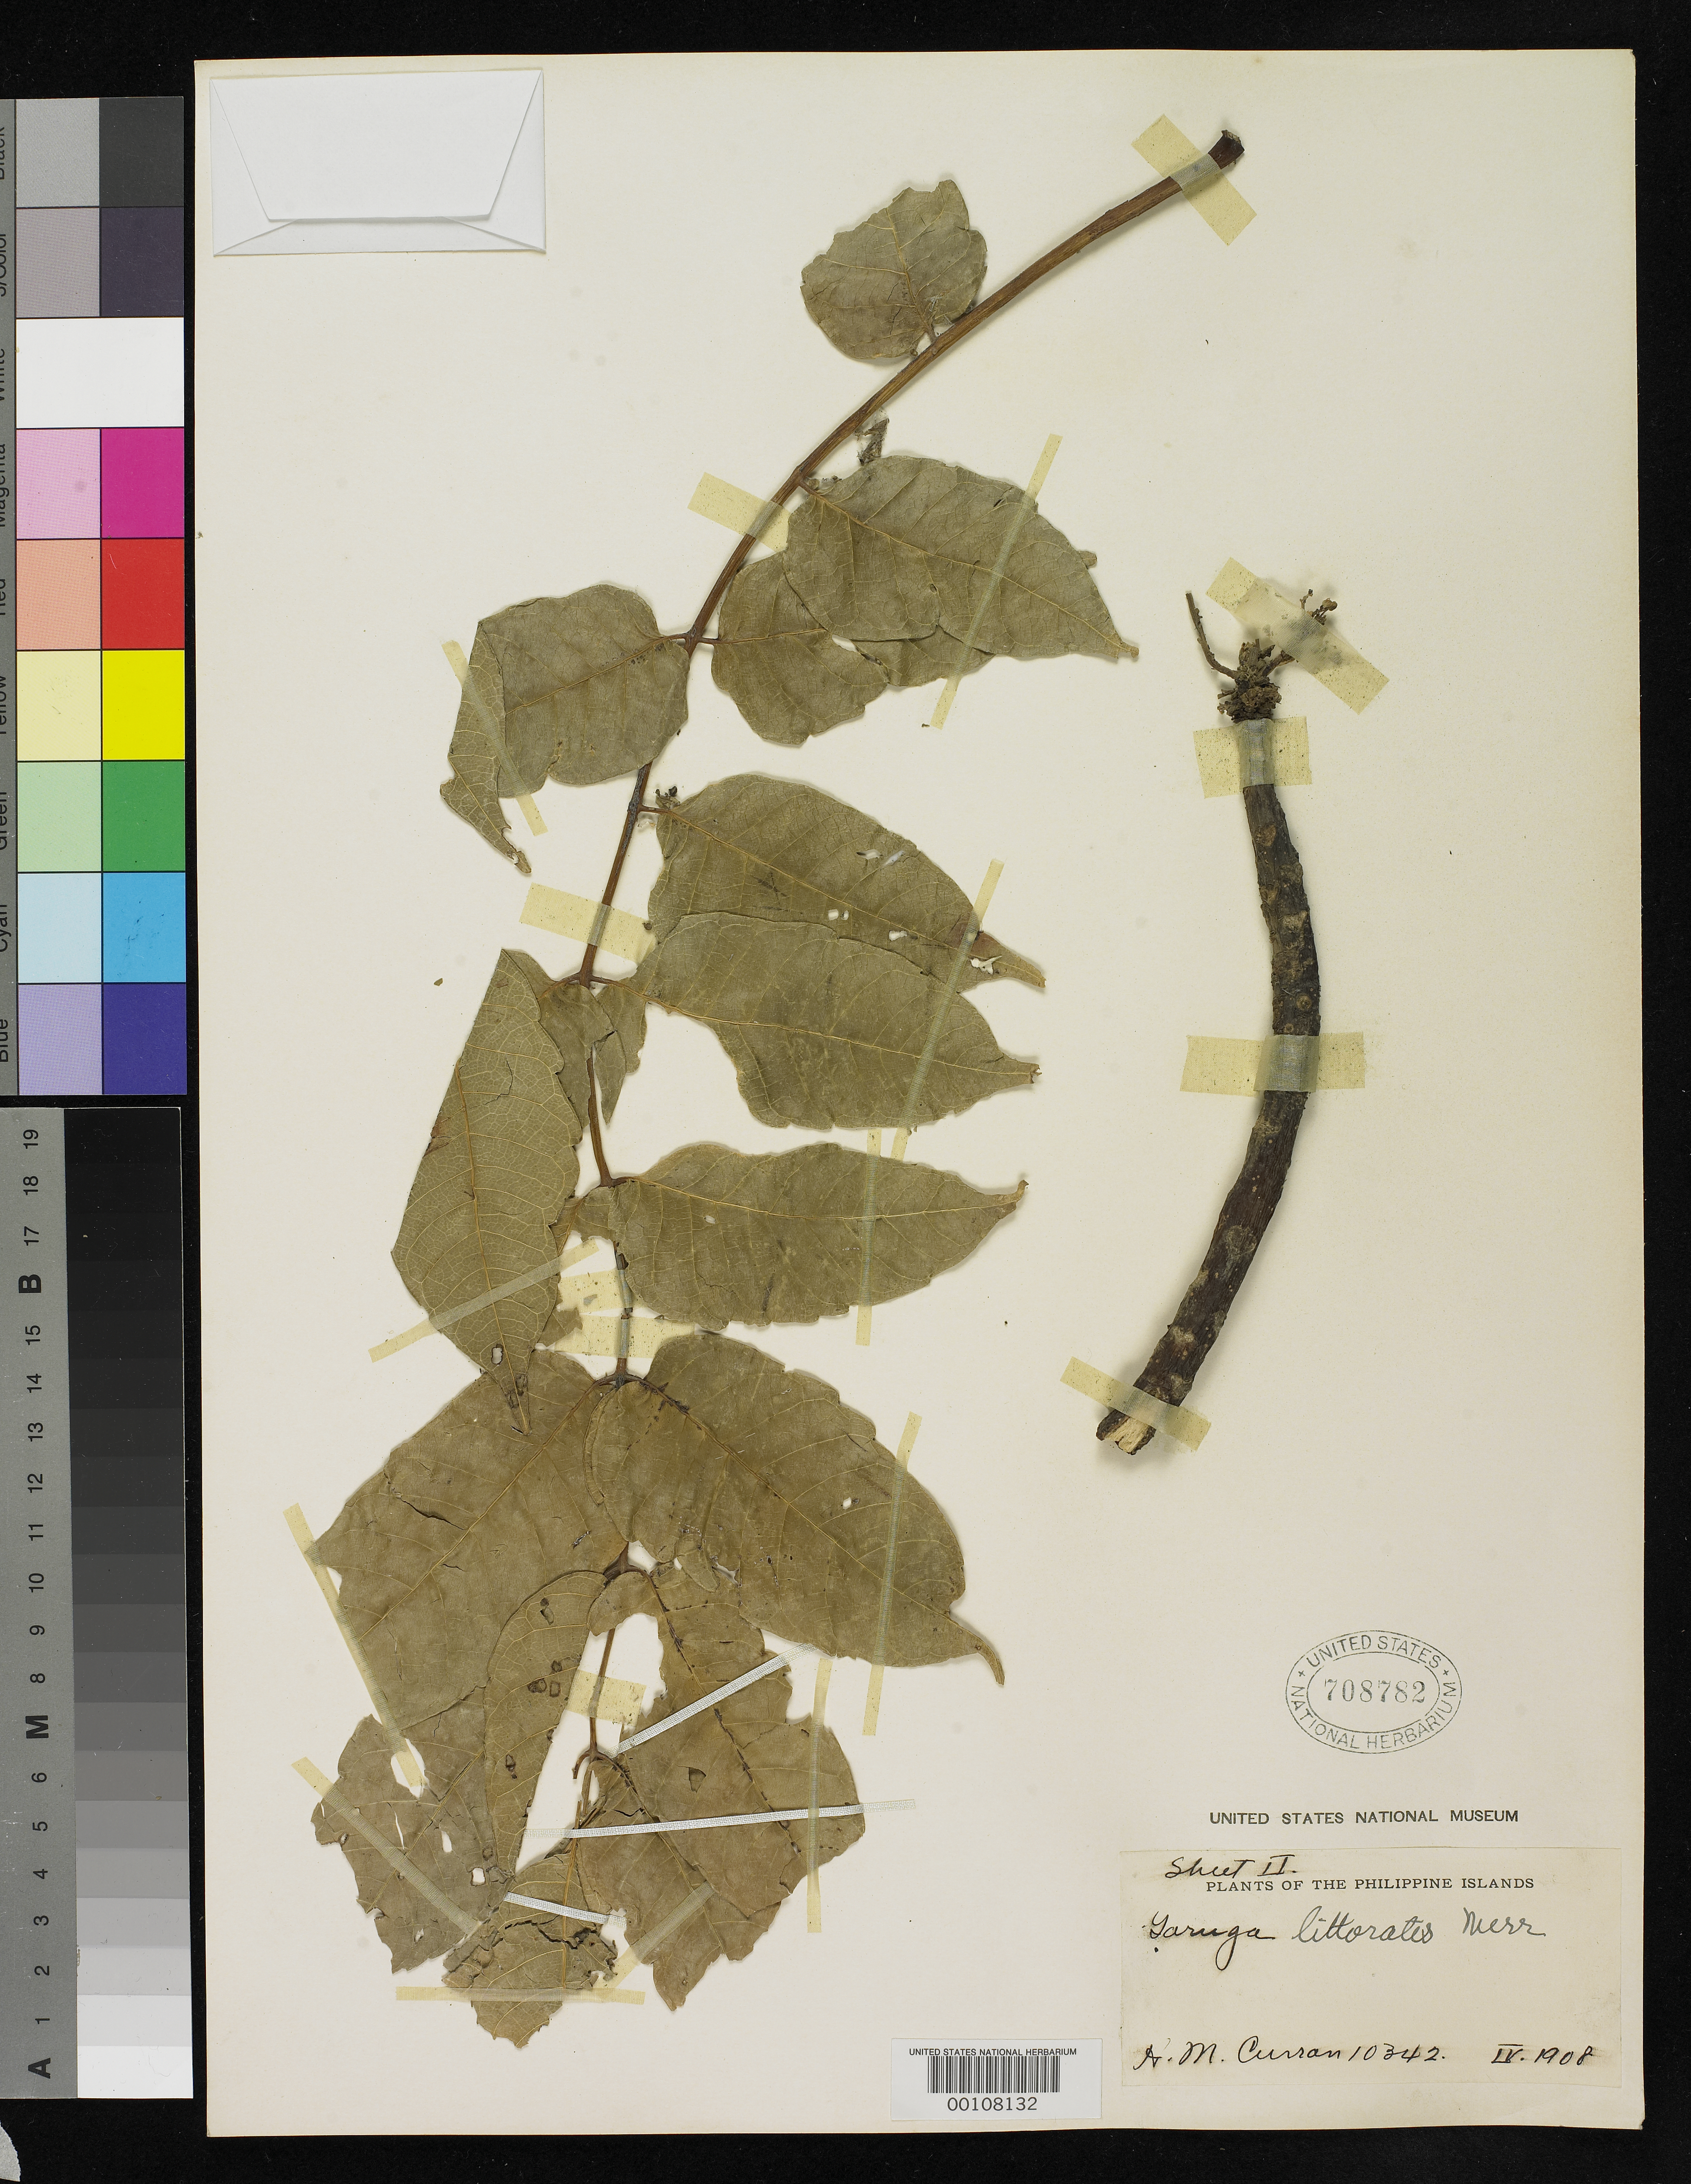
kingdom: Plantae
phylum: Tracheophyta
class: Magnoliopsida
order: Sapindales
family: Burseraceae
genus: Garuga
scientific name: Garuga littoralis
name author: Merr.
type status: Isotype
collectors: H. M. Curran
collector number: Bur. Sci. 10342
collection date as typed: Apr 1908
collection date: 1908-04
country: Philippines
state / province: Calabarzon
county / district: Quezon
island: Luzon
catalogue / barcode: US 708782